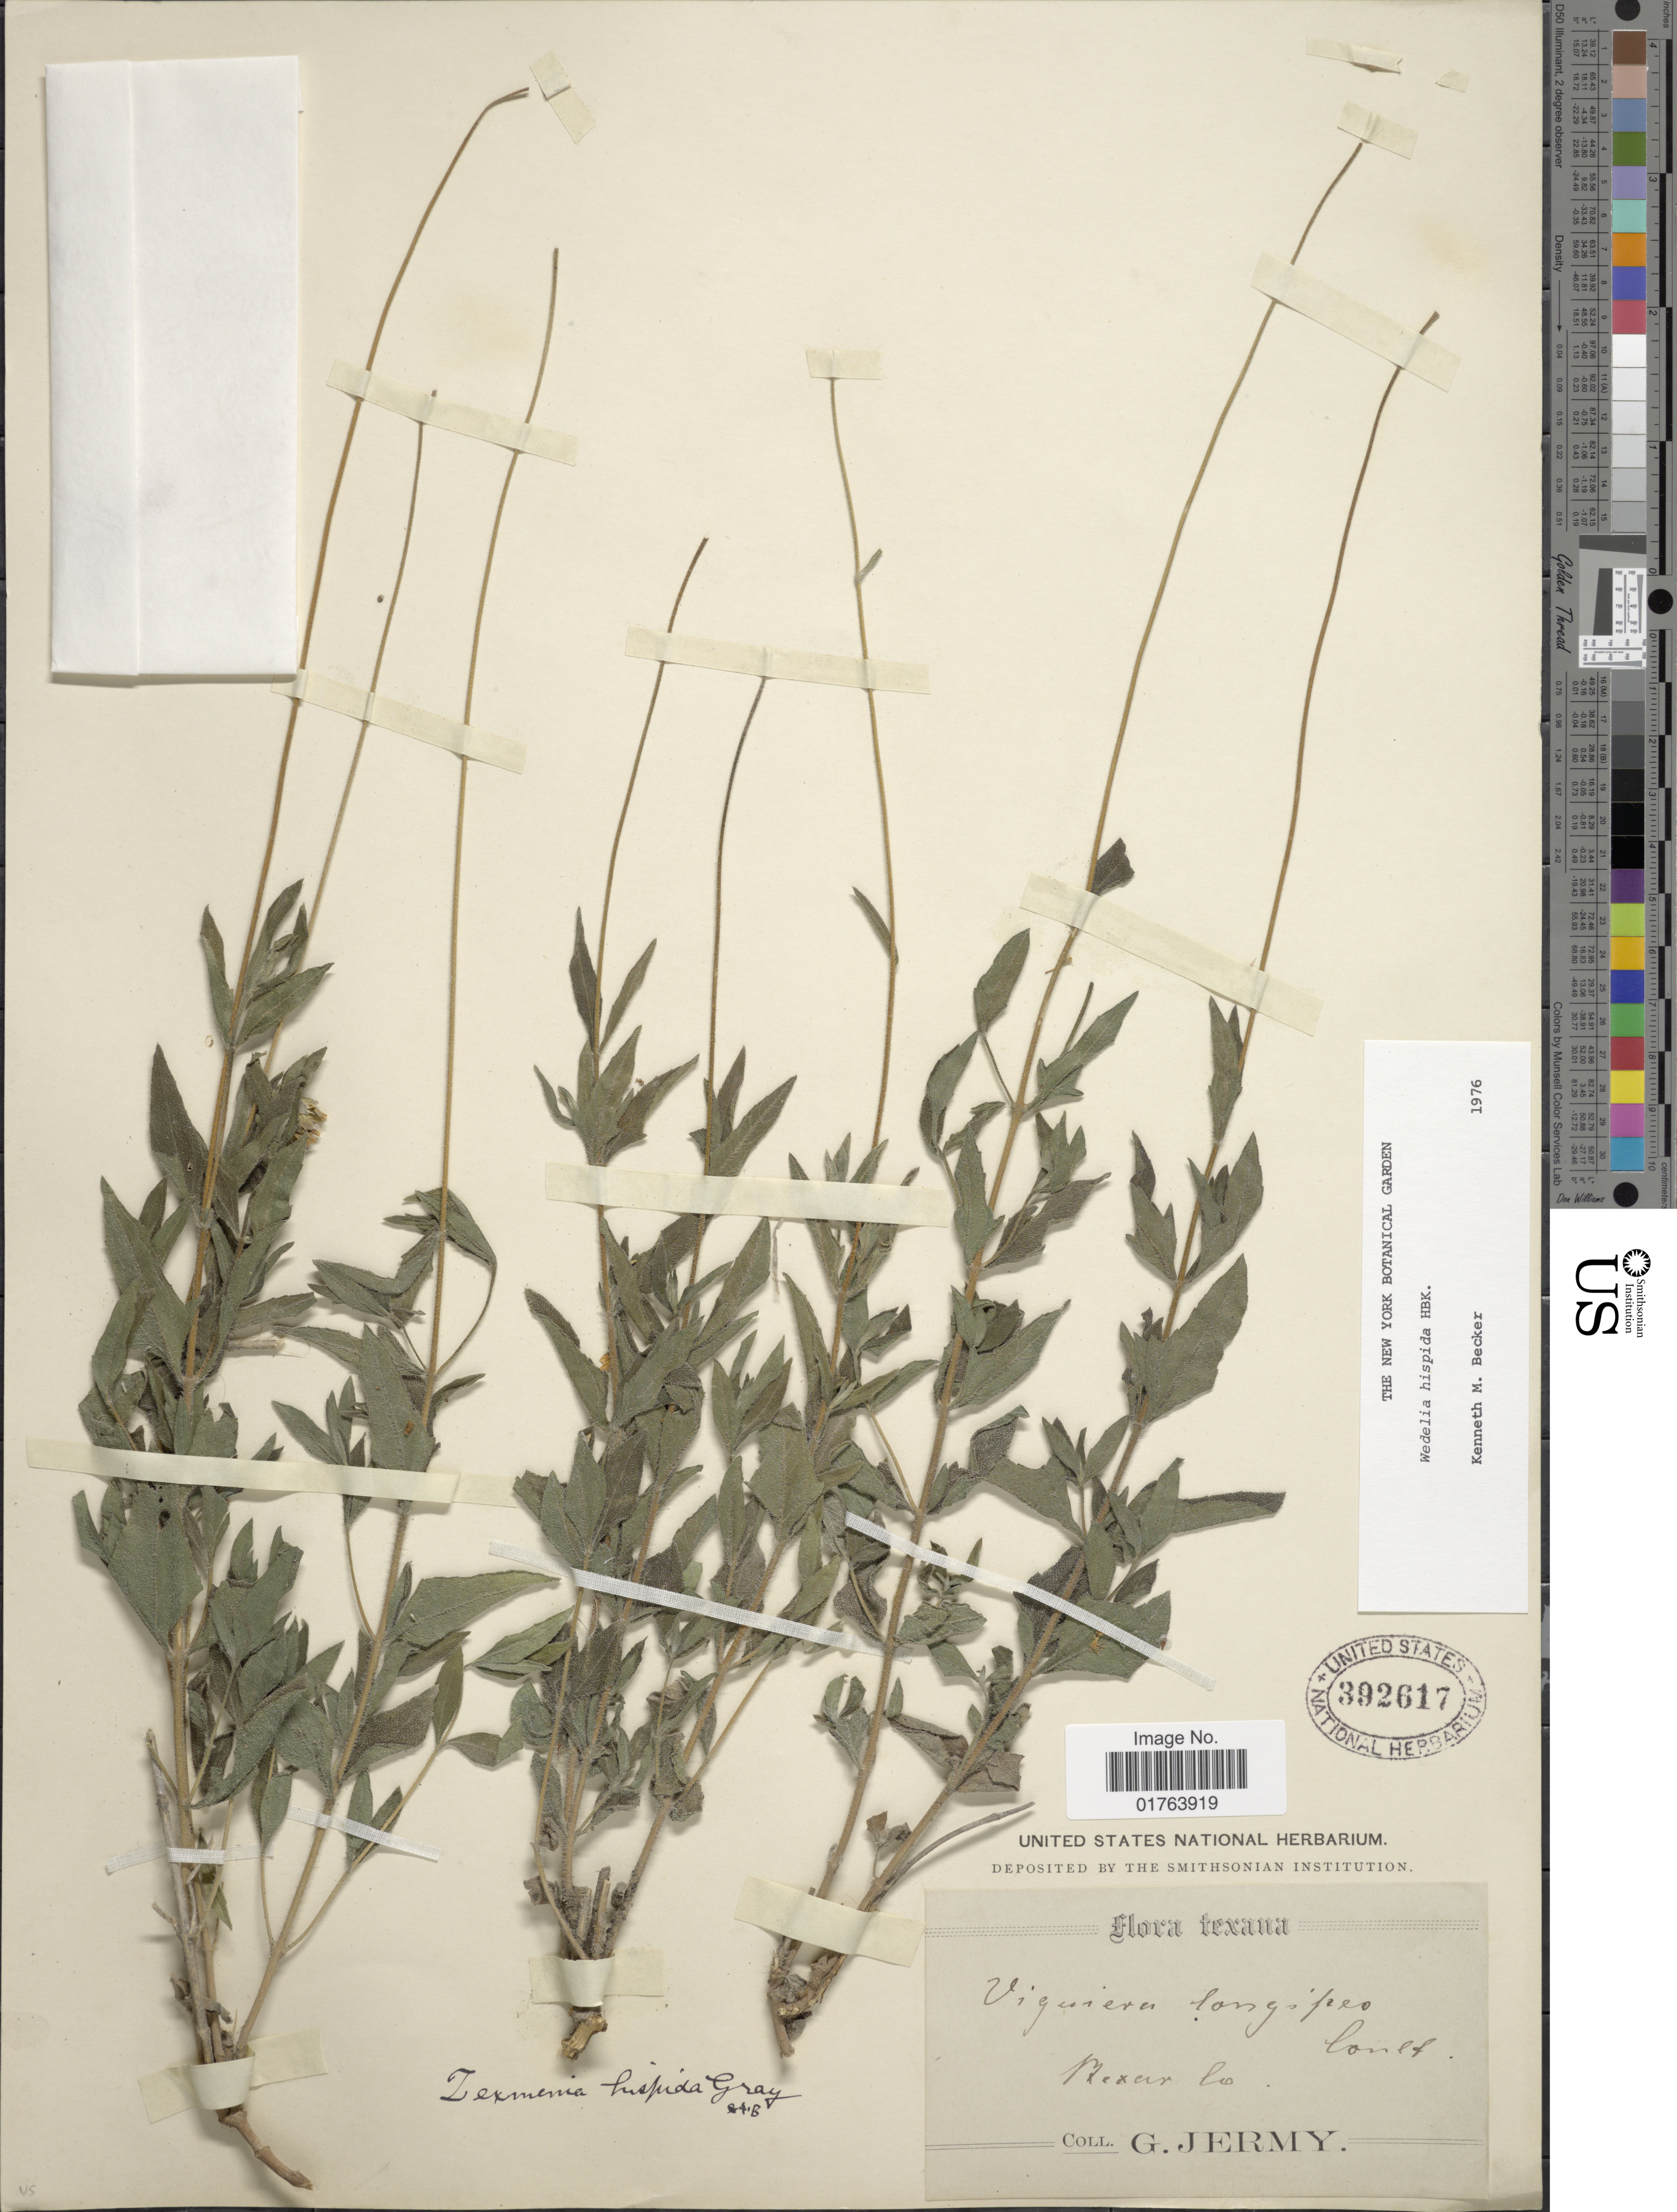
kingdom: Plantae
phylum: Tracheophyta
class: Magnoliopsida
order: Asterales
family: Asteraceae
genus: Wedelia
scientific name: Wedelia acapulcensis var. hispida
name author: (Kunth) Strother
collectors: G. Jermy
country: United States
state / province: Texas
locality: Bexar Co.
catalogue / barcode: US 392617